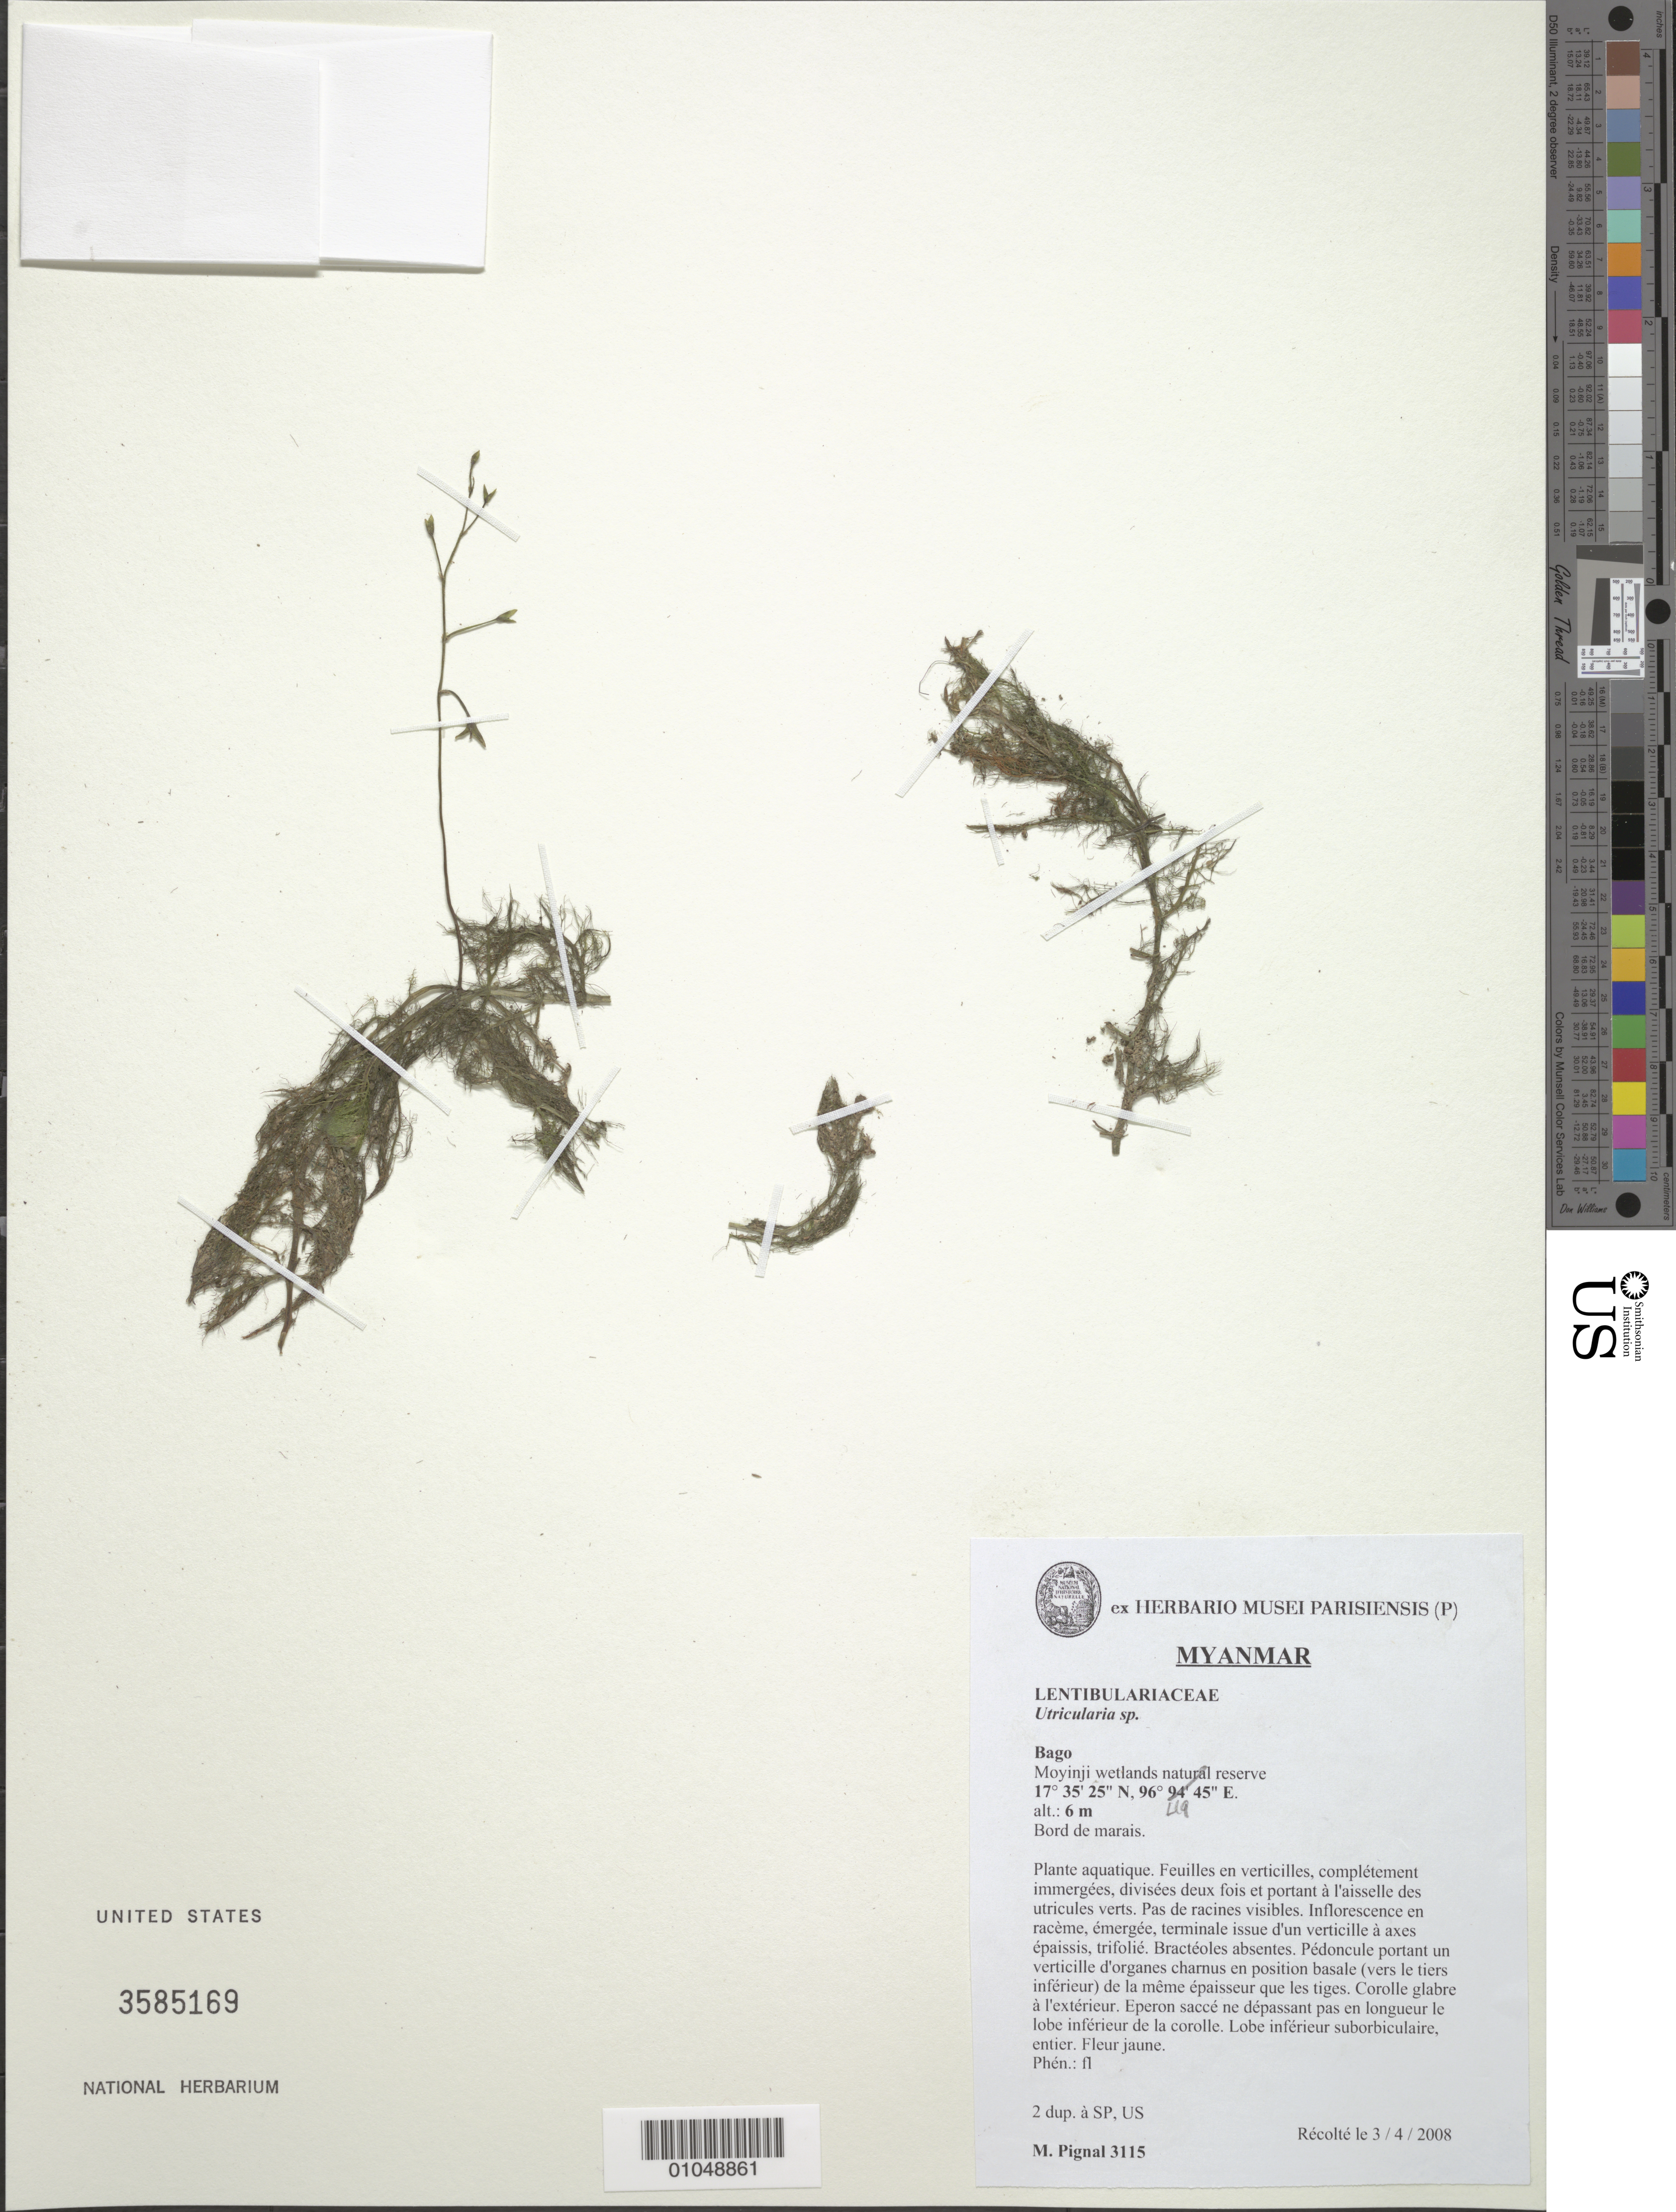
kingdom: Plantae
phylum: Tracheophyta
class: Magnoliopsida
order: Lamiales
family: Lentibulariaceae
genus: Utricularia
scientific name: Utricularia sp.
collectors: M. Pignal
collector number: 3115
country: Myanmar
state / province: Bago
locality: Mayinji wetlands natural reserve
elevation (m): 6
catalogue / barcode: US 3585169